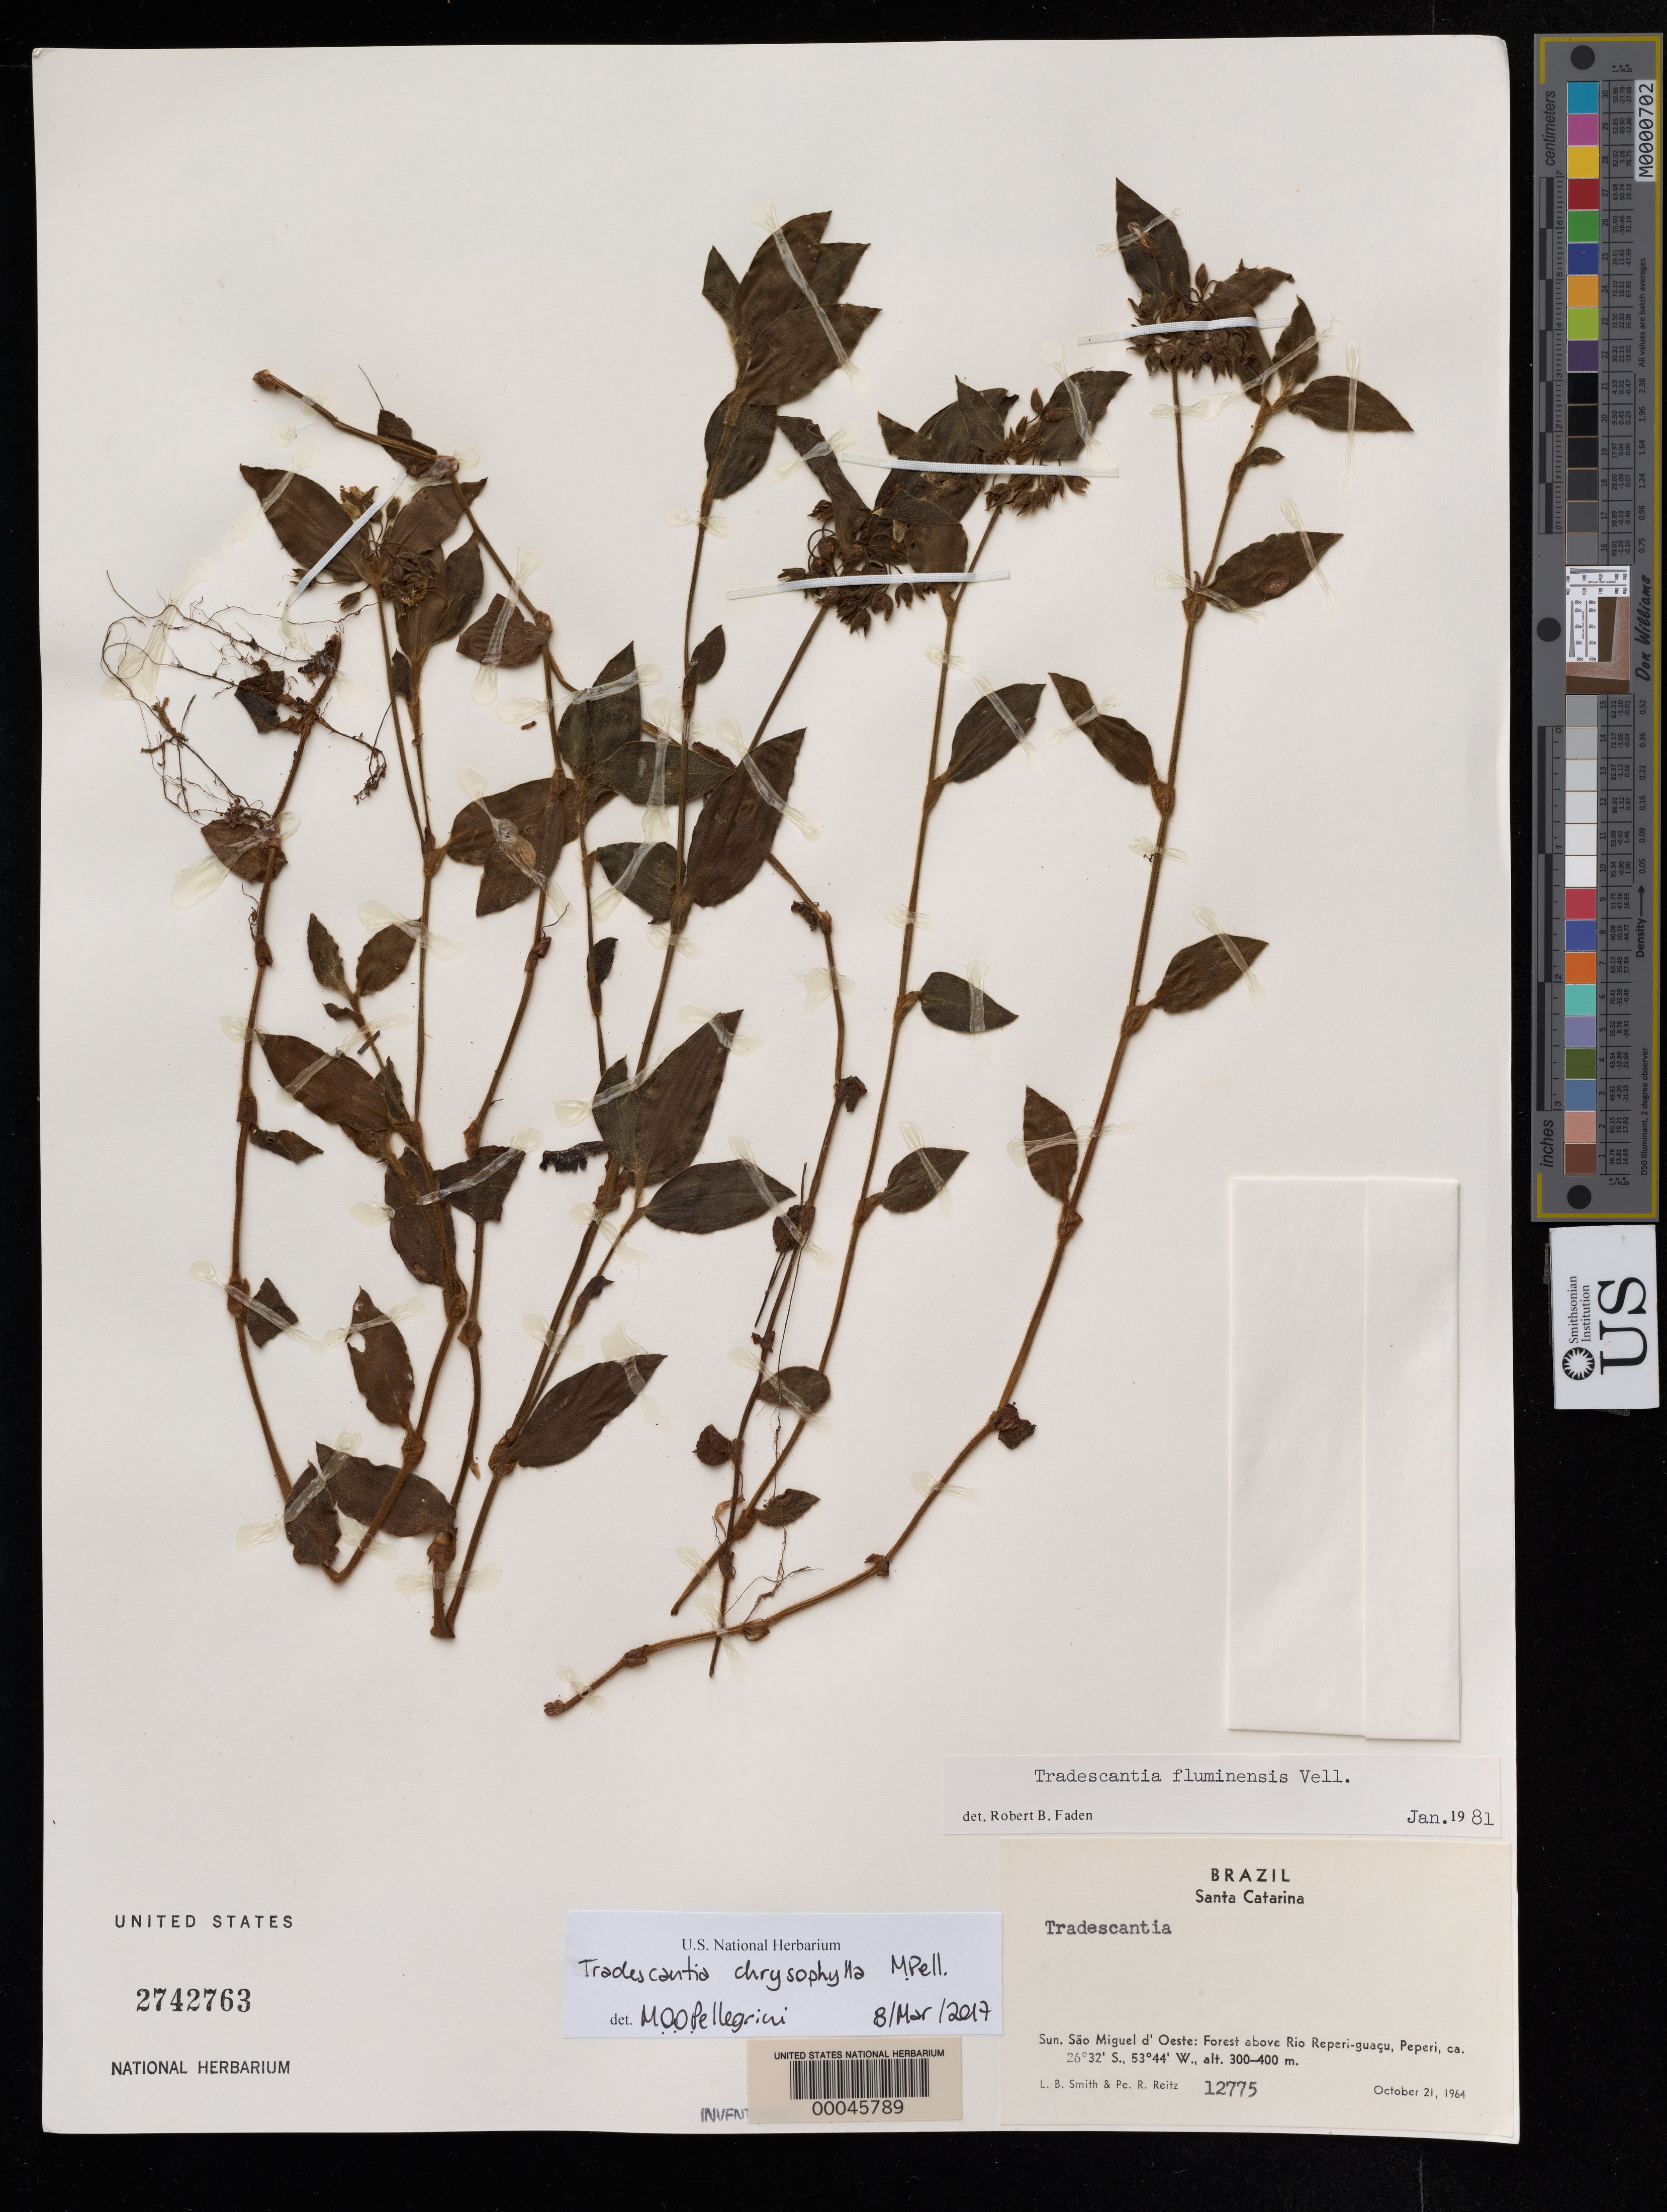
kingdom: Plantae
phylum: Tracheophyta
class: Liliopsida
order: Commelinales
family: Commelinaceae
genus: Tradescantia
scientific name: Tradescantia fluminensis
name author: Vell.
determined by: Faden, Robert B., (US), Smithsonian Institution - National Museum of Natural History (UNITED STATES)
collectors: L. Smith & R. Reitz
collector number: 12775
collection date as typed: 21 Oct 1964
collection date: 1964-10-21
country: Brazil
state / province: Santa Catarina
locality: Sao miguel d'oeste, peperi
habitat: Forest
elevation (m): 300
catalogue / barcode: US 2742763